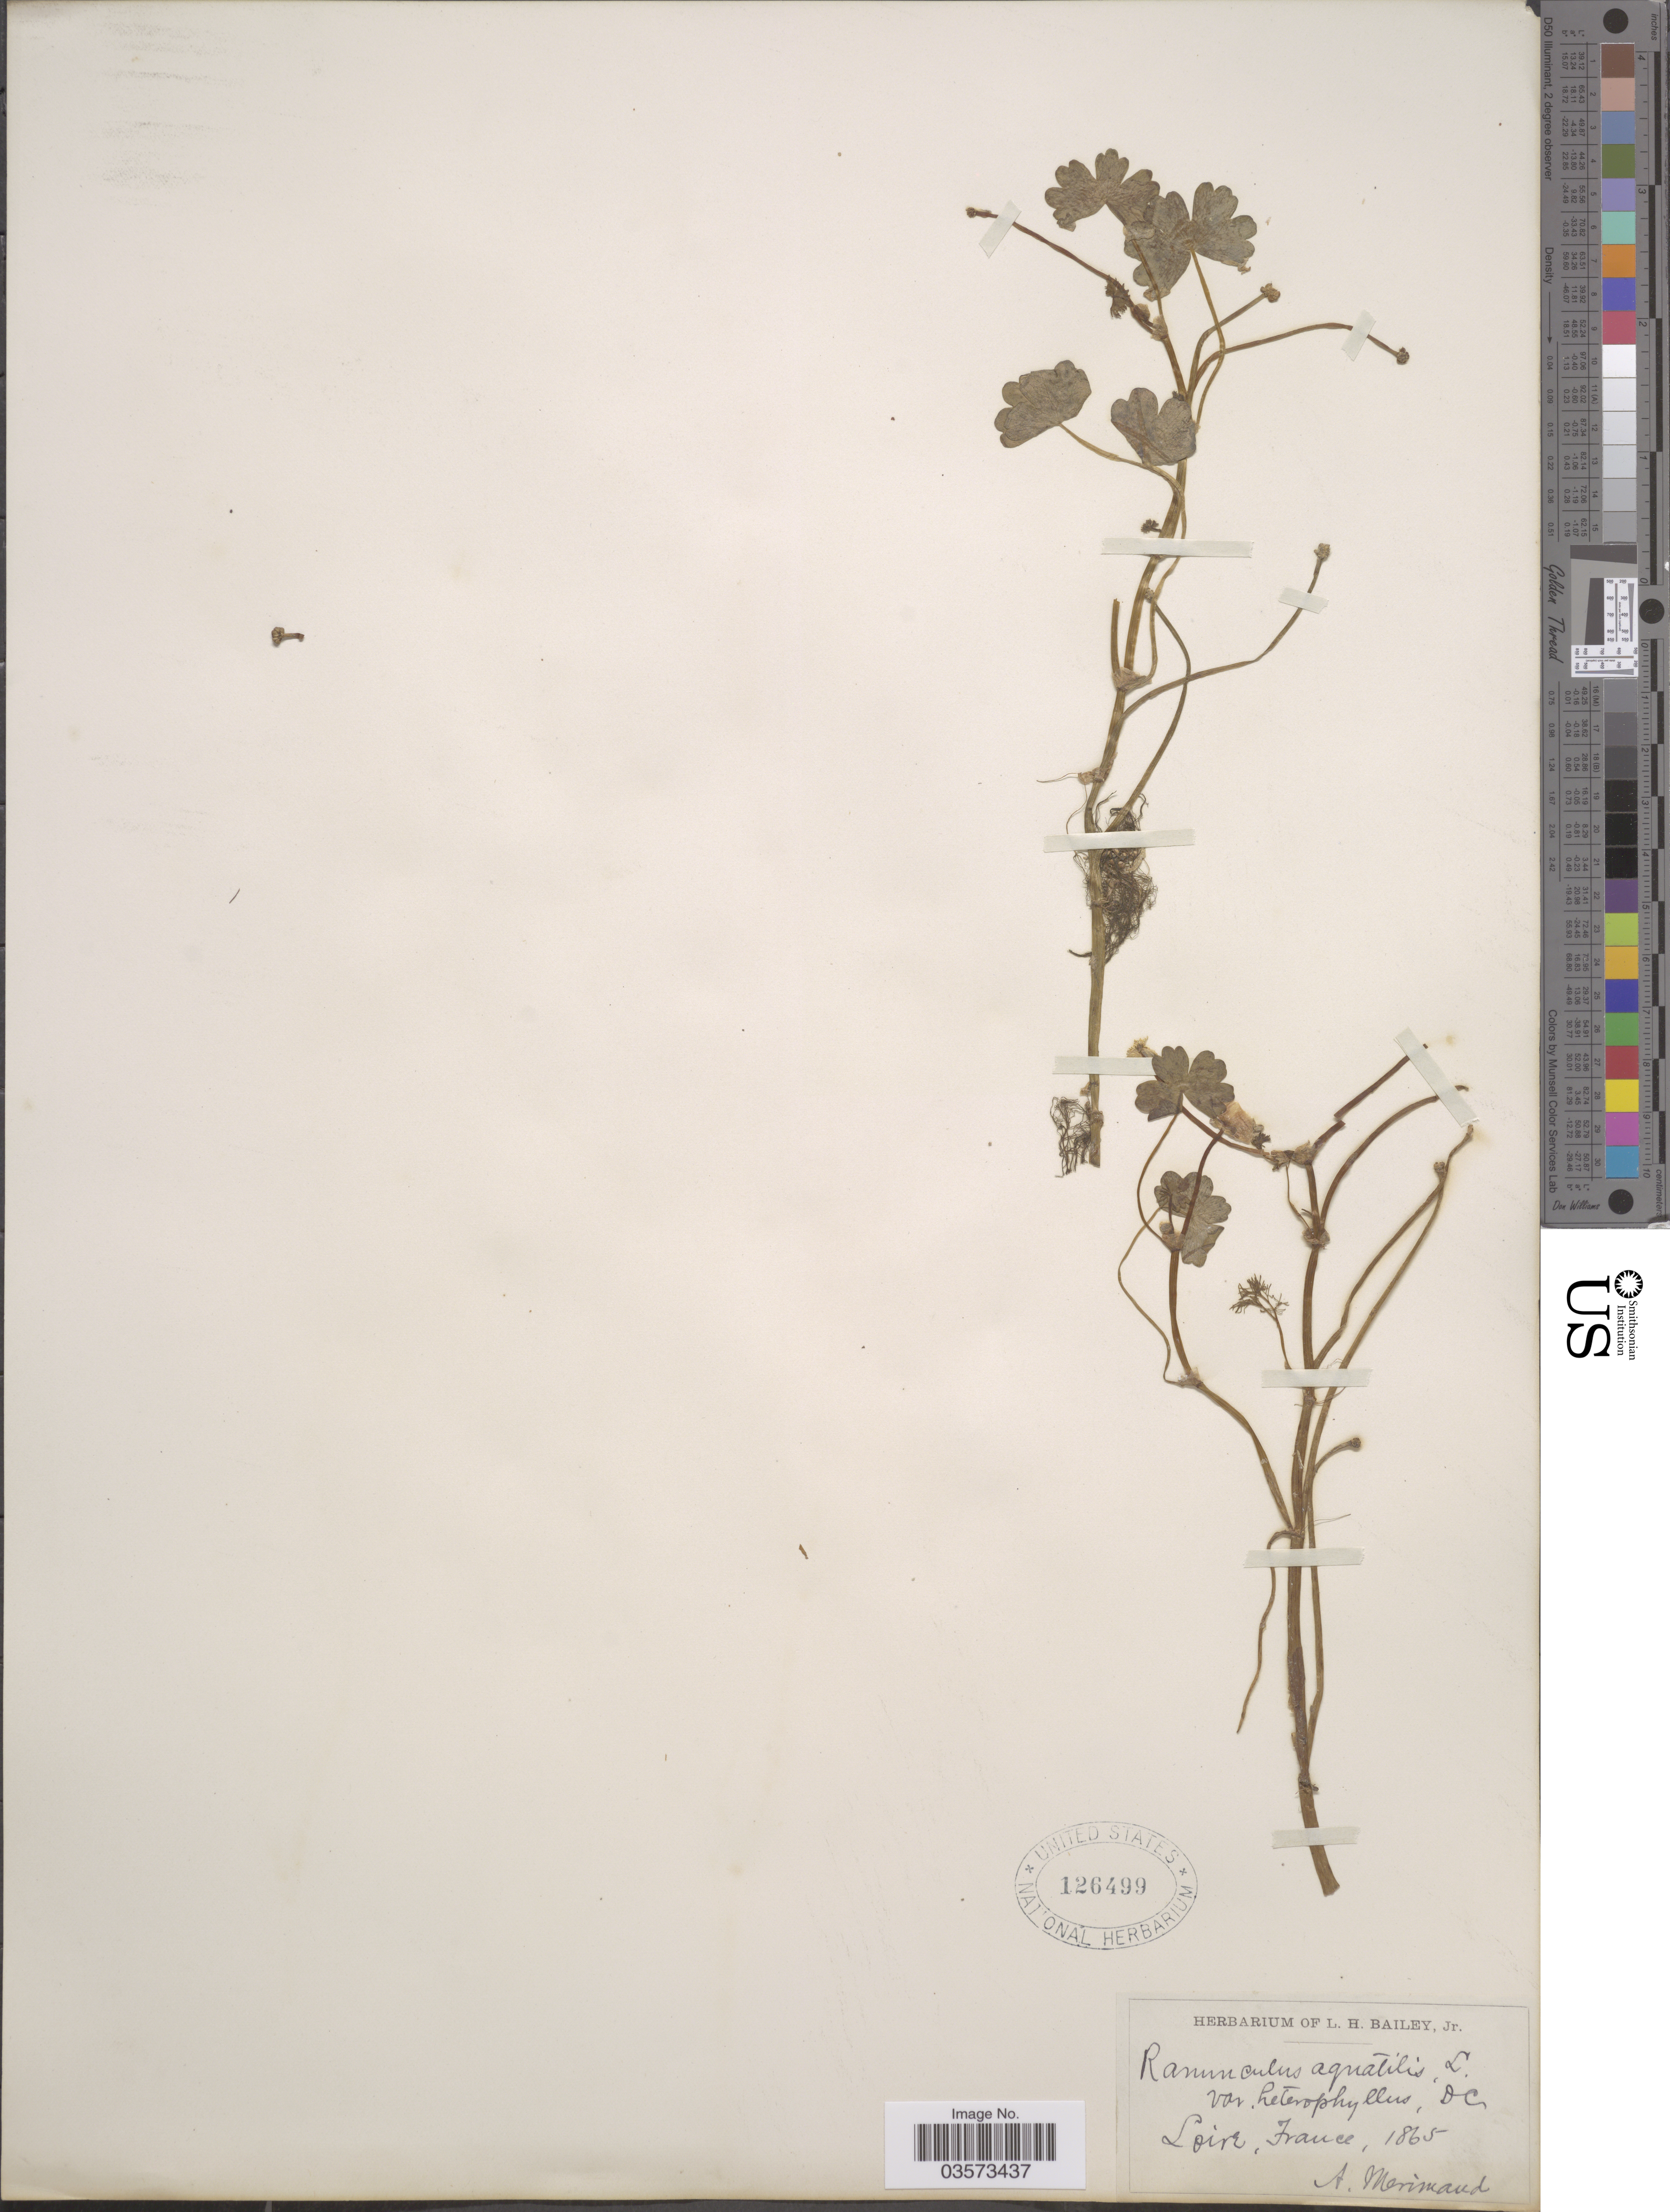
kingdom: Plantae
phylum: Tracheophyta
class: Magnoliopsida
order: Ranunculales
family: Ranunculaceae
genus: Ranunculus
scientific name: Ranunculus aquatilis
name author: L.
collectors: A. Merimaud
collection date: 1865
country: France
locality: Loire.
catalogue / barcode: US 126499